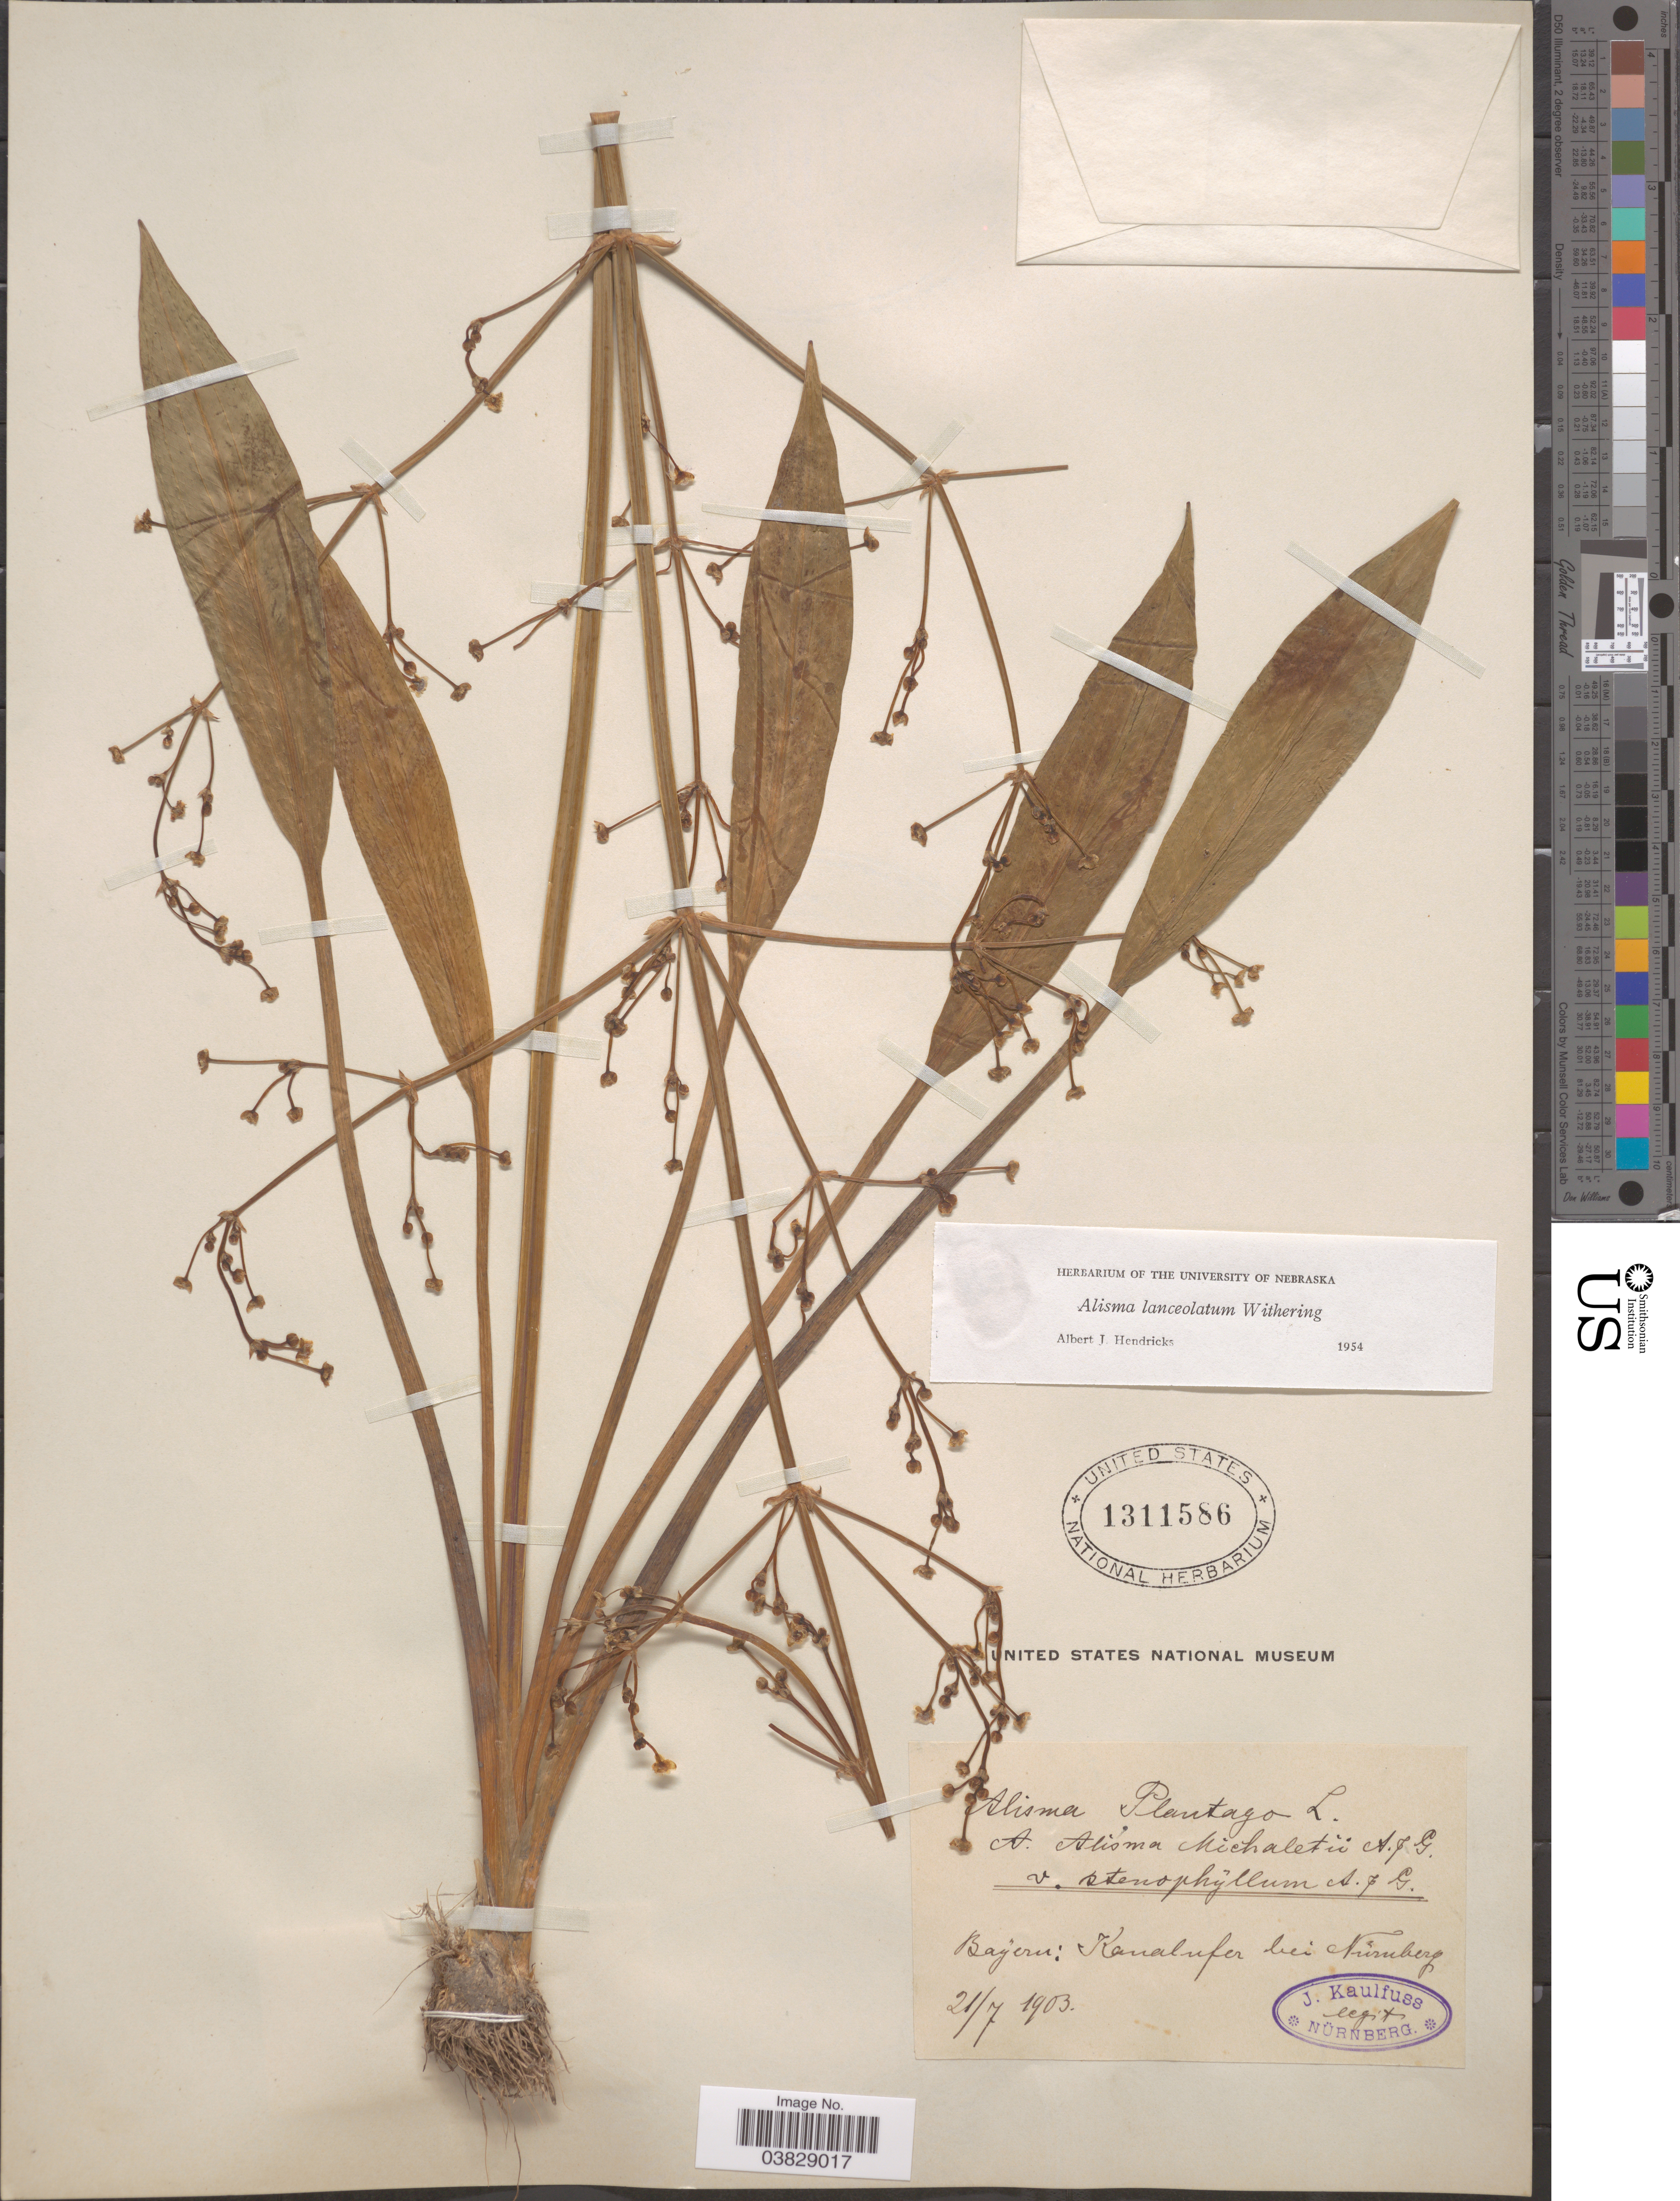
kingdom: Plantae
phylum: Tracheophyta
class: Liliopsida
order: Alismatales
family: Alismataceae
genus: Alisma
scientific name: Alisma lanceolatum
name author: With.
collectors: J. Kaulfuss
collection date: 1903-07-21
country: Germany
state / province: Bayern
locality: Kanalufer bei Nurnberg.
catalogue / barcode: US 1311586